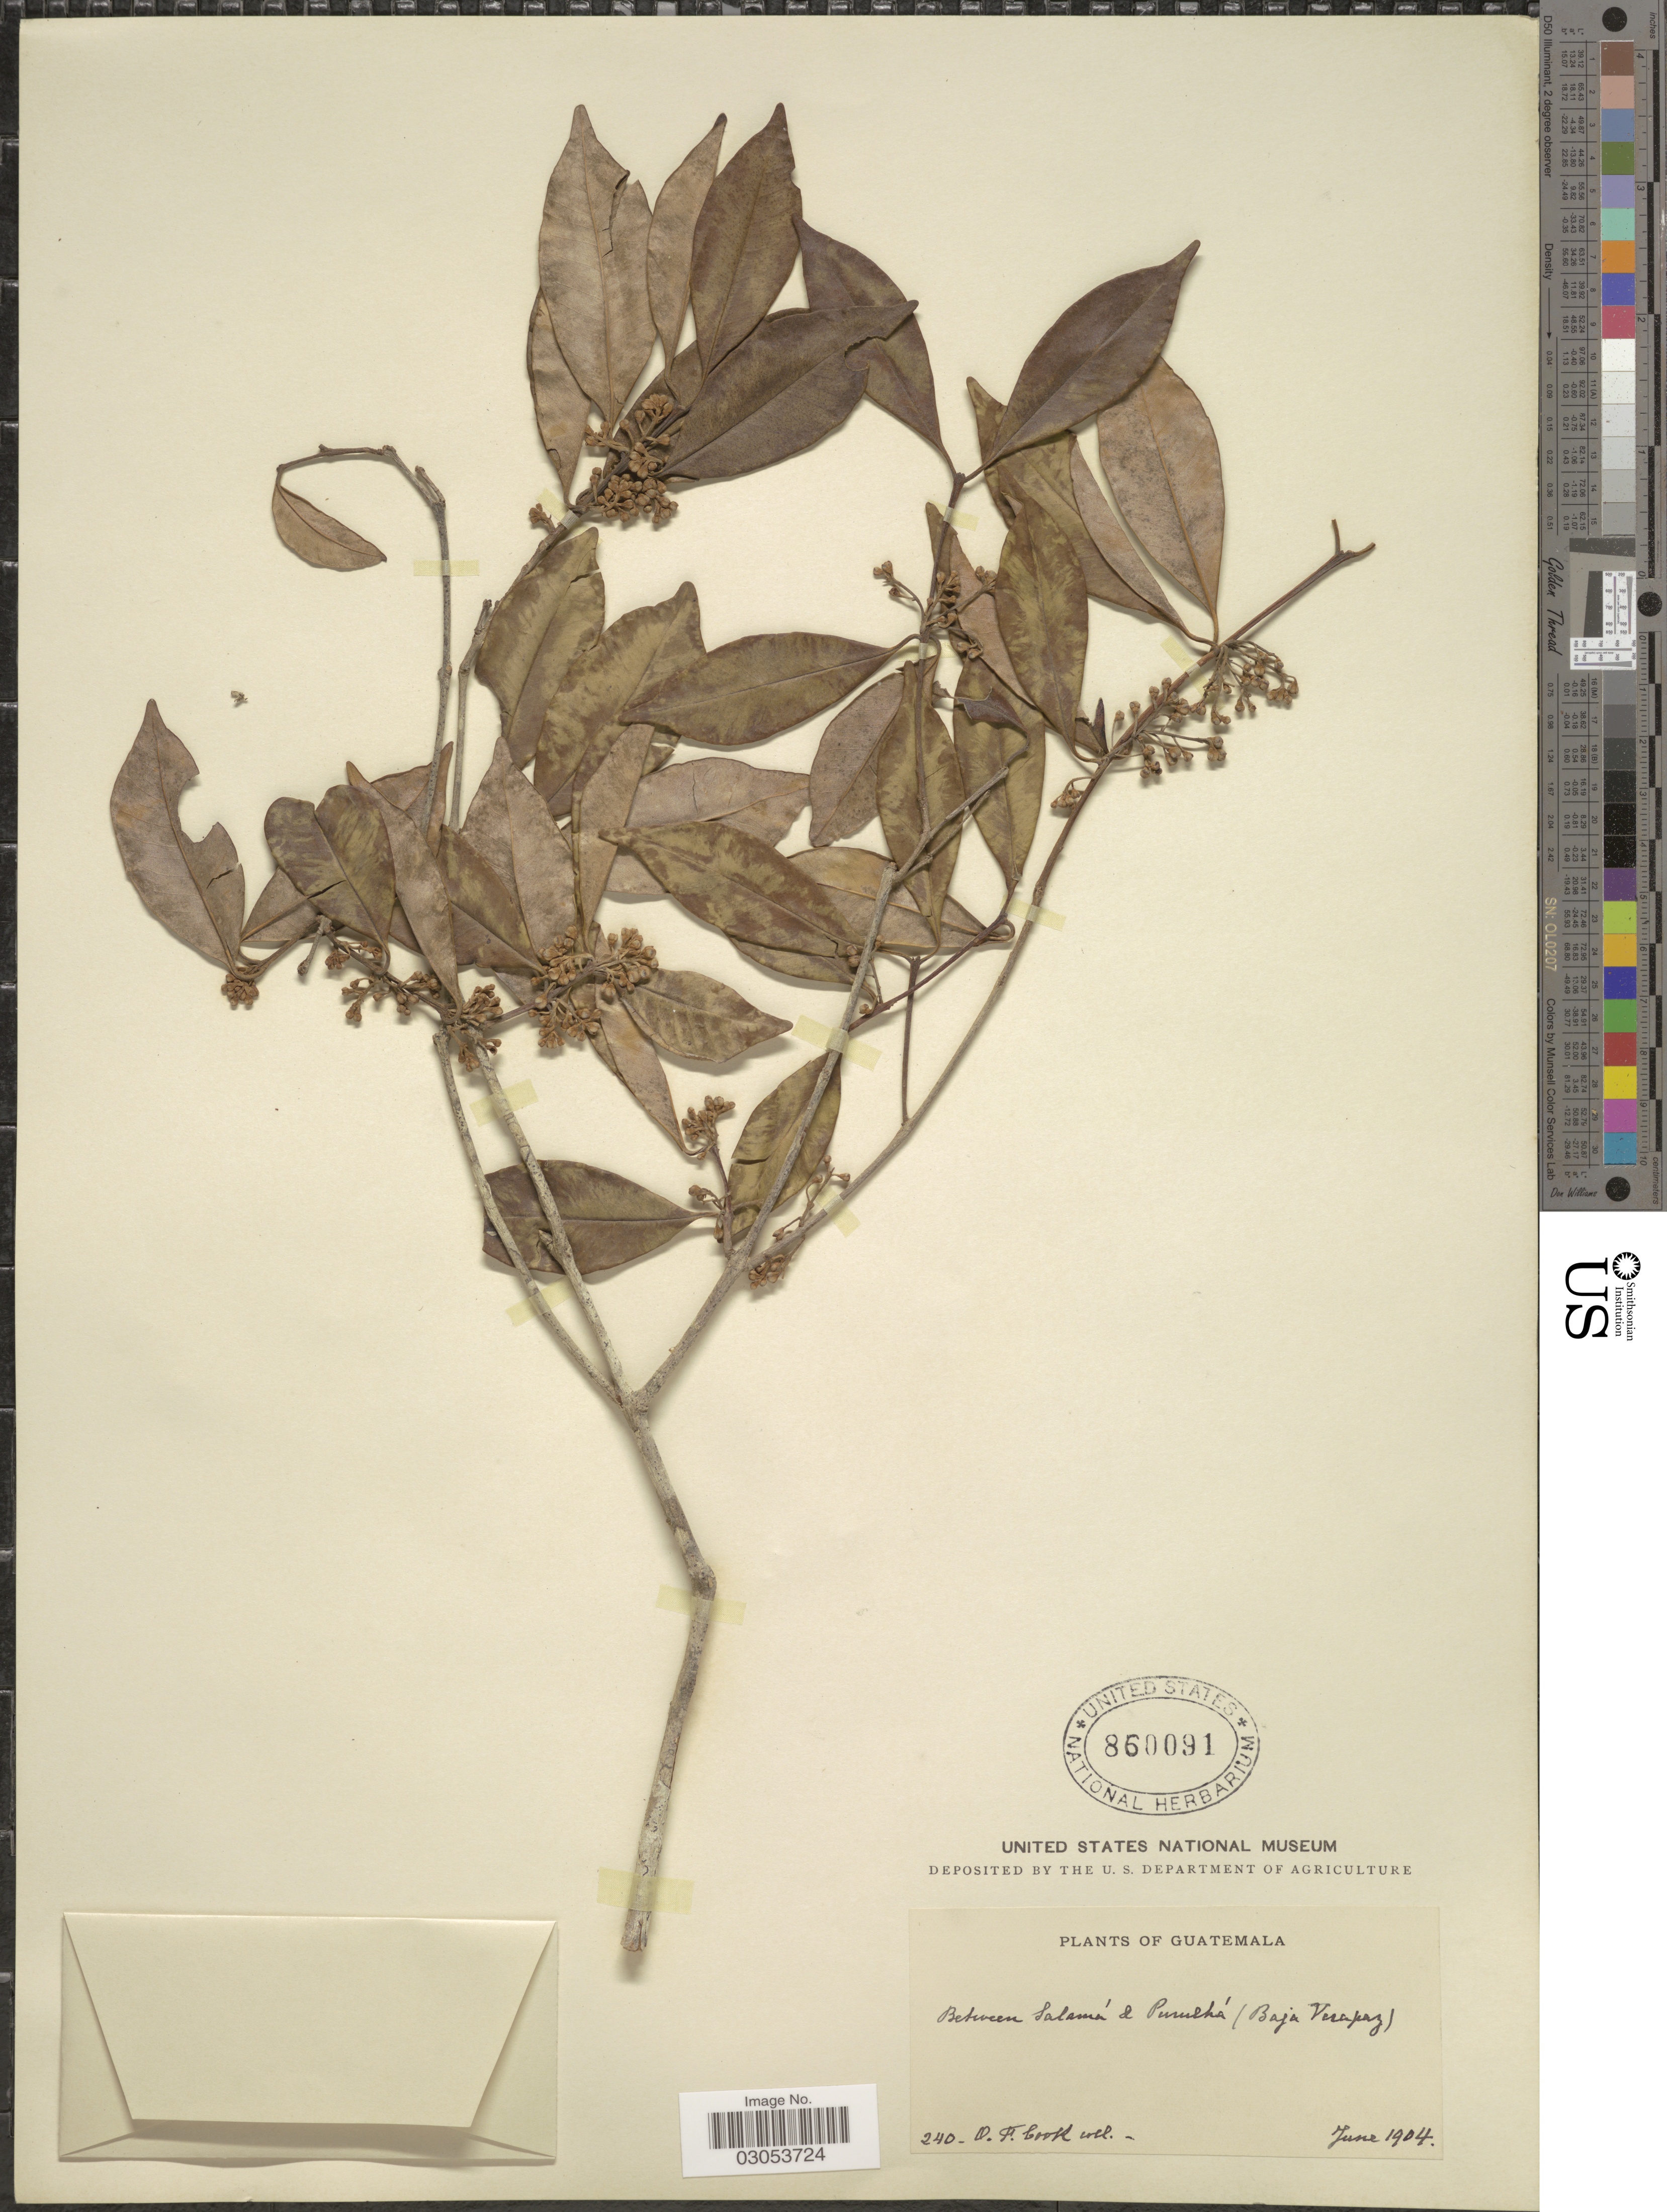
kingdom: Plantae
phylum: Tracheophyta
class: Magnoliopsida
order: Myrtales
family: Myrtaceae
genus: Eugenia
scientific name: Eugenia guatemalensis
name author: Donn. Sm.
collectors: O. F. Cook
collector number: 240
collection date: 1904-06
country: Guatemala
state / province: Baja Verapaz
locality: Between Salamá & Purulhá.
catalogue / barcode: US 860091